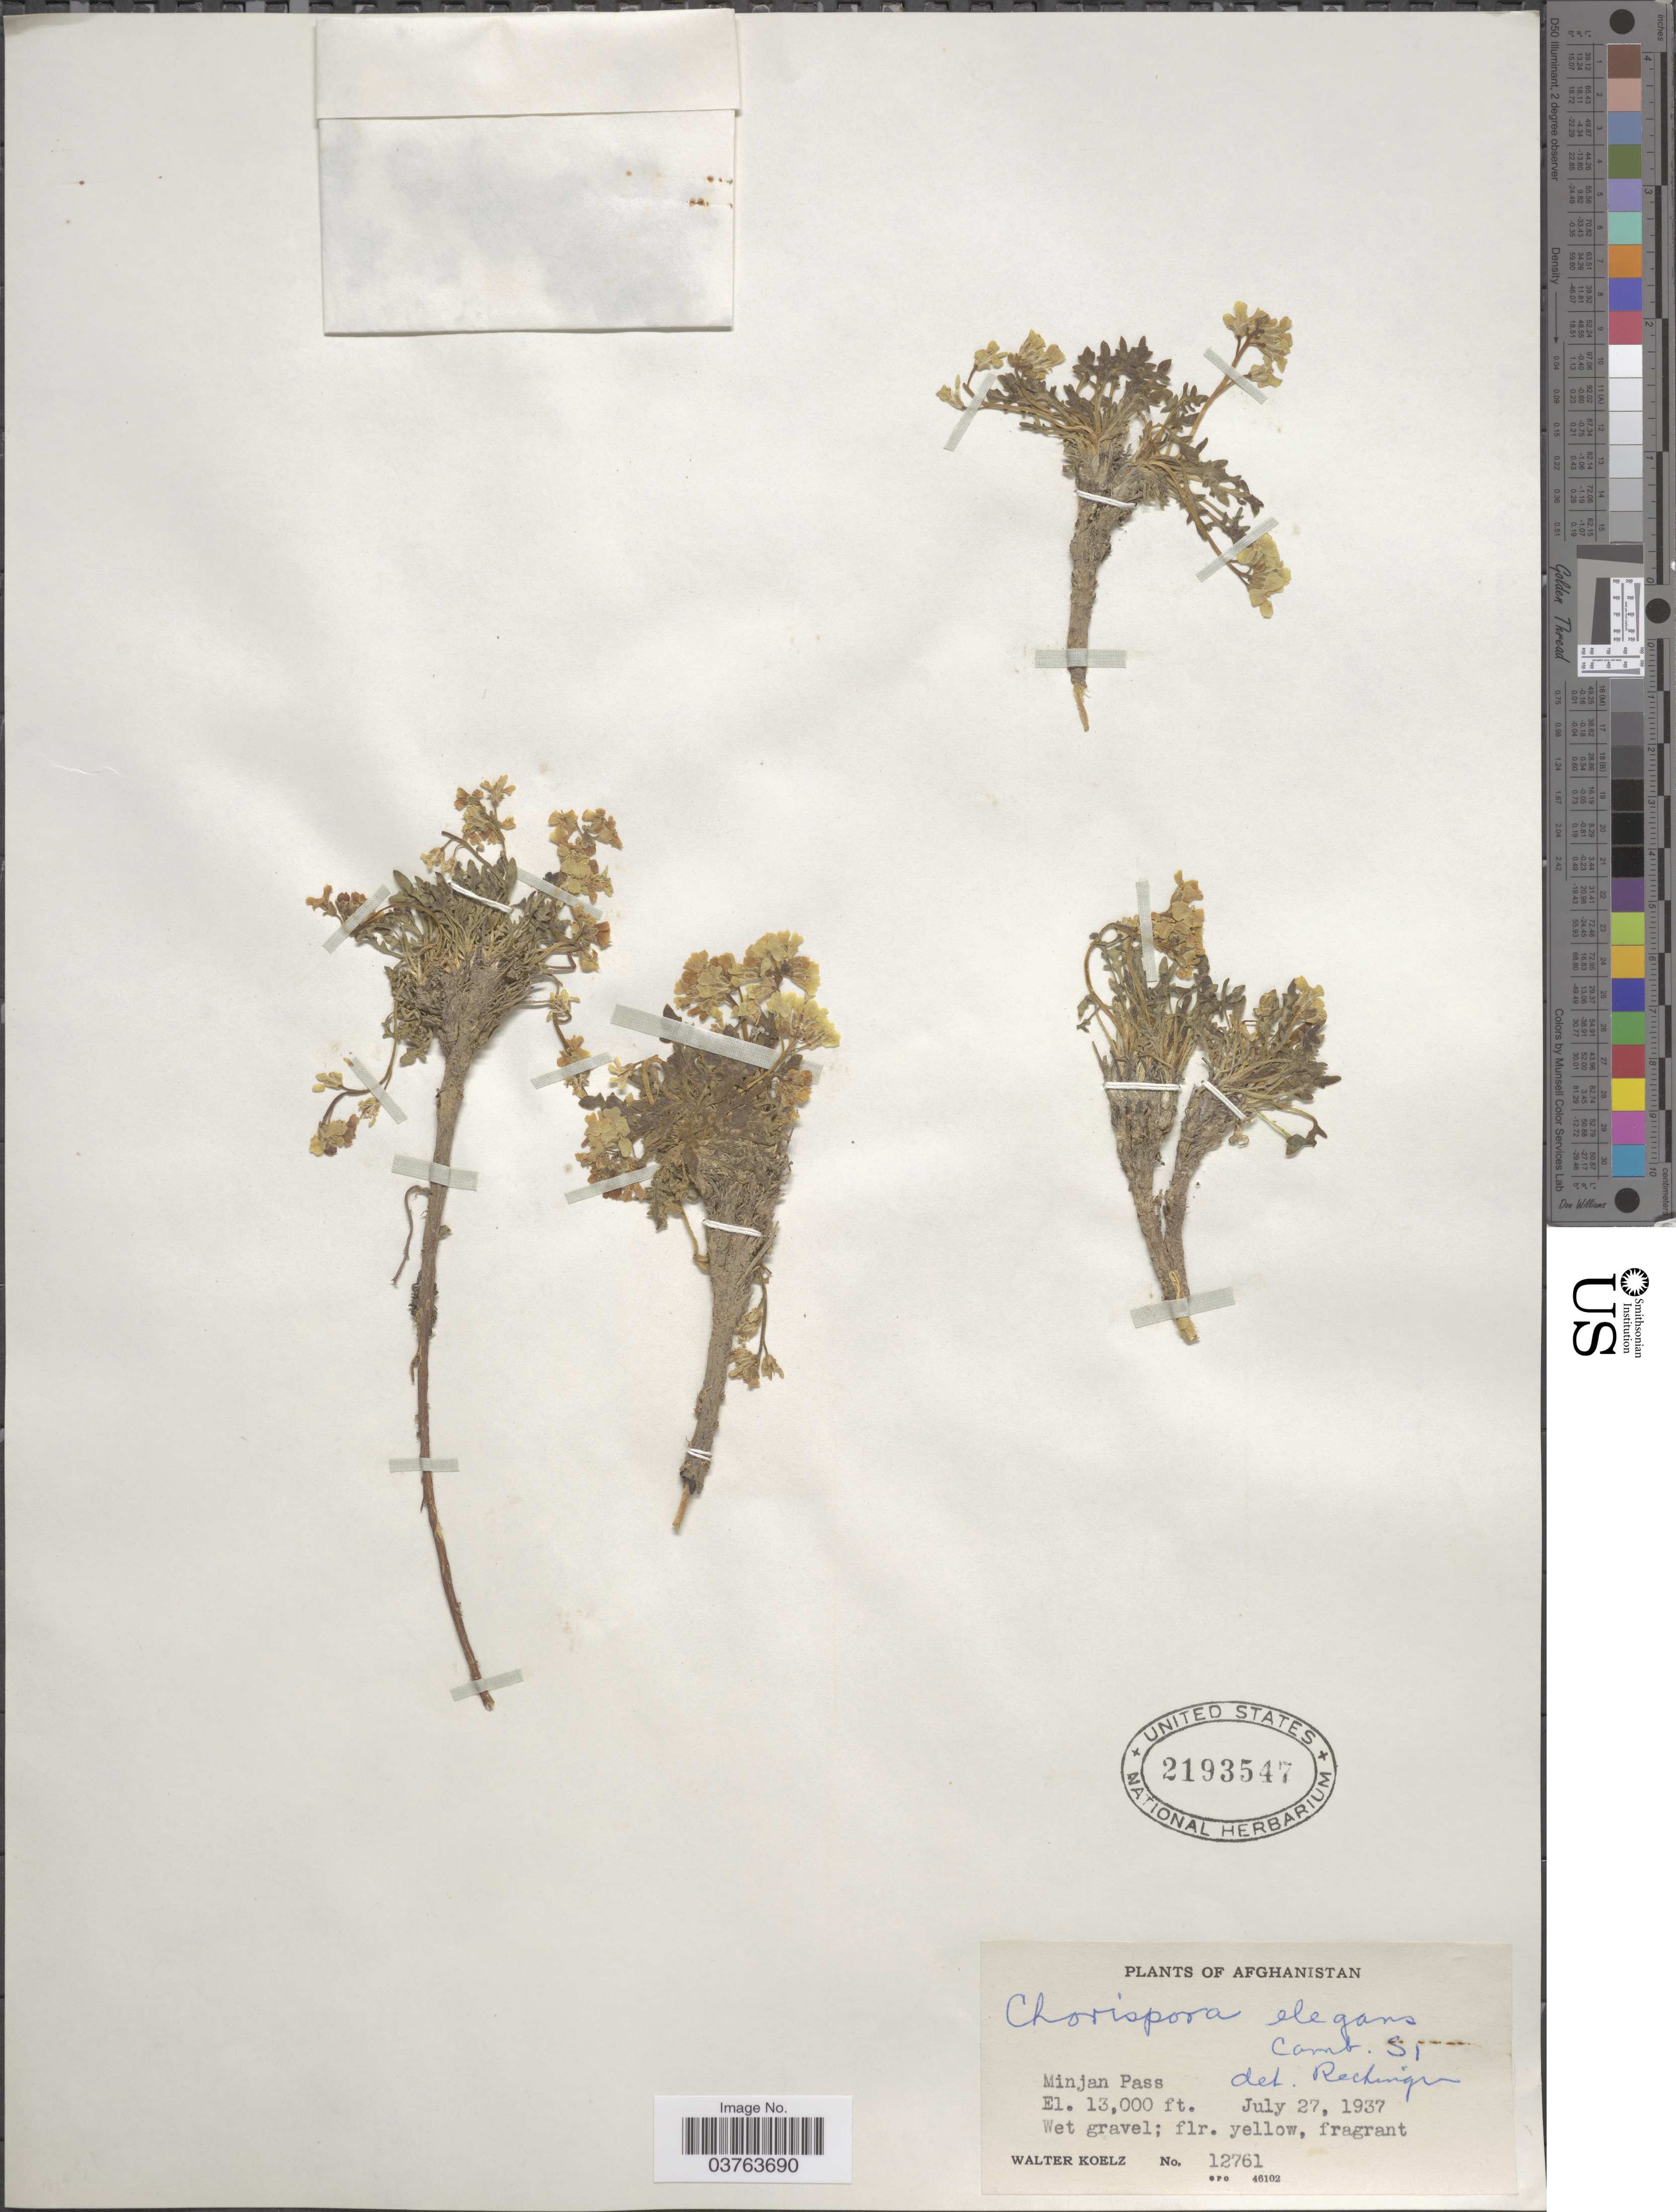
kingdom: Plantae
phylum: Tracheophyta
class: Magnoliopsida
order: Brassicales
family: Brassicaceae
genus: Chorispora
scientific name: Chorispora elegans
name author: Cambess.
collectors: W. N. Koelz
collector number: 12761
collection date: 1937-07-27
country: Afghanistan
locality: Minjan Pass.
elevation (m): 3962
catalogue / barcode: US 2193547